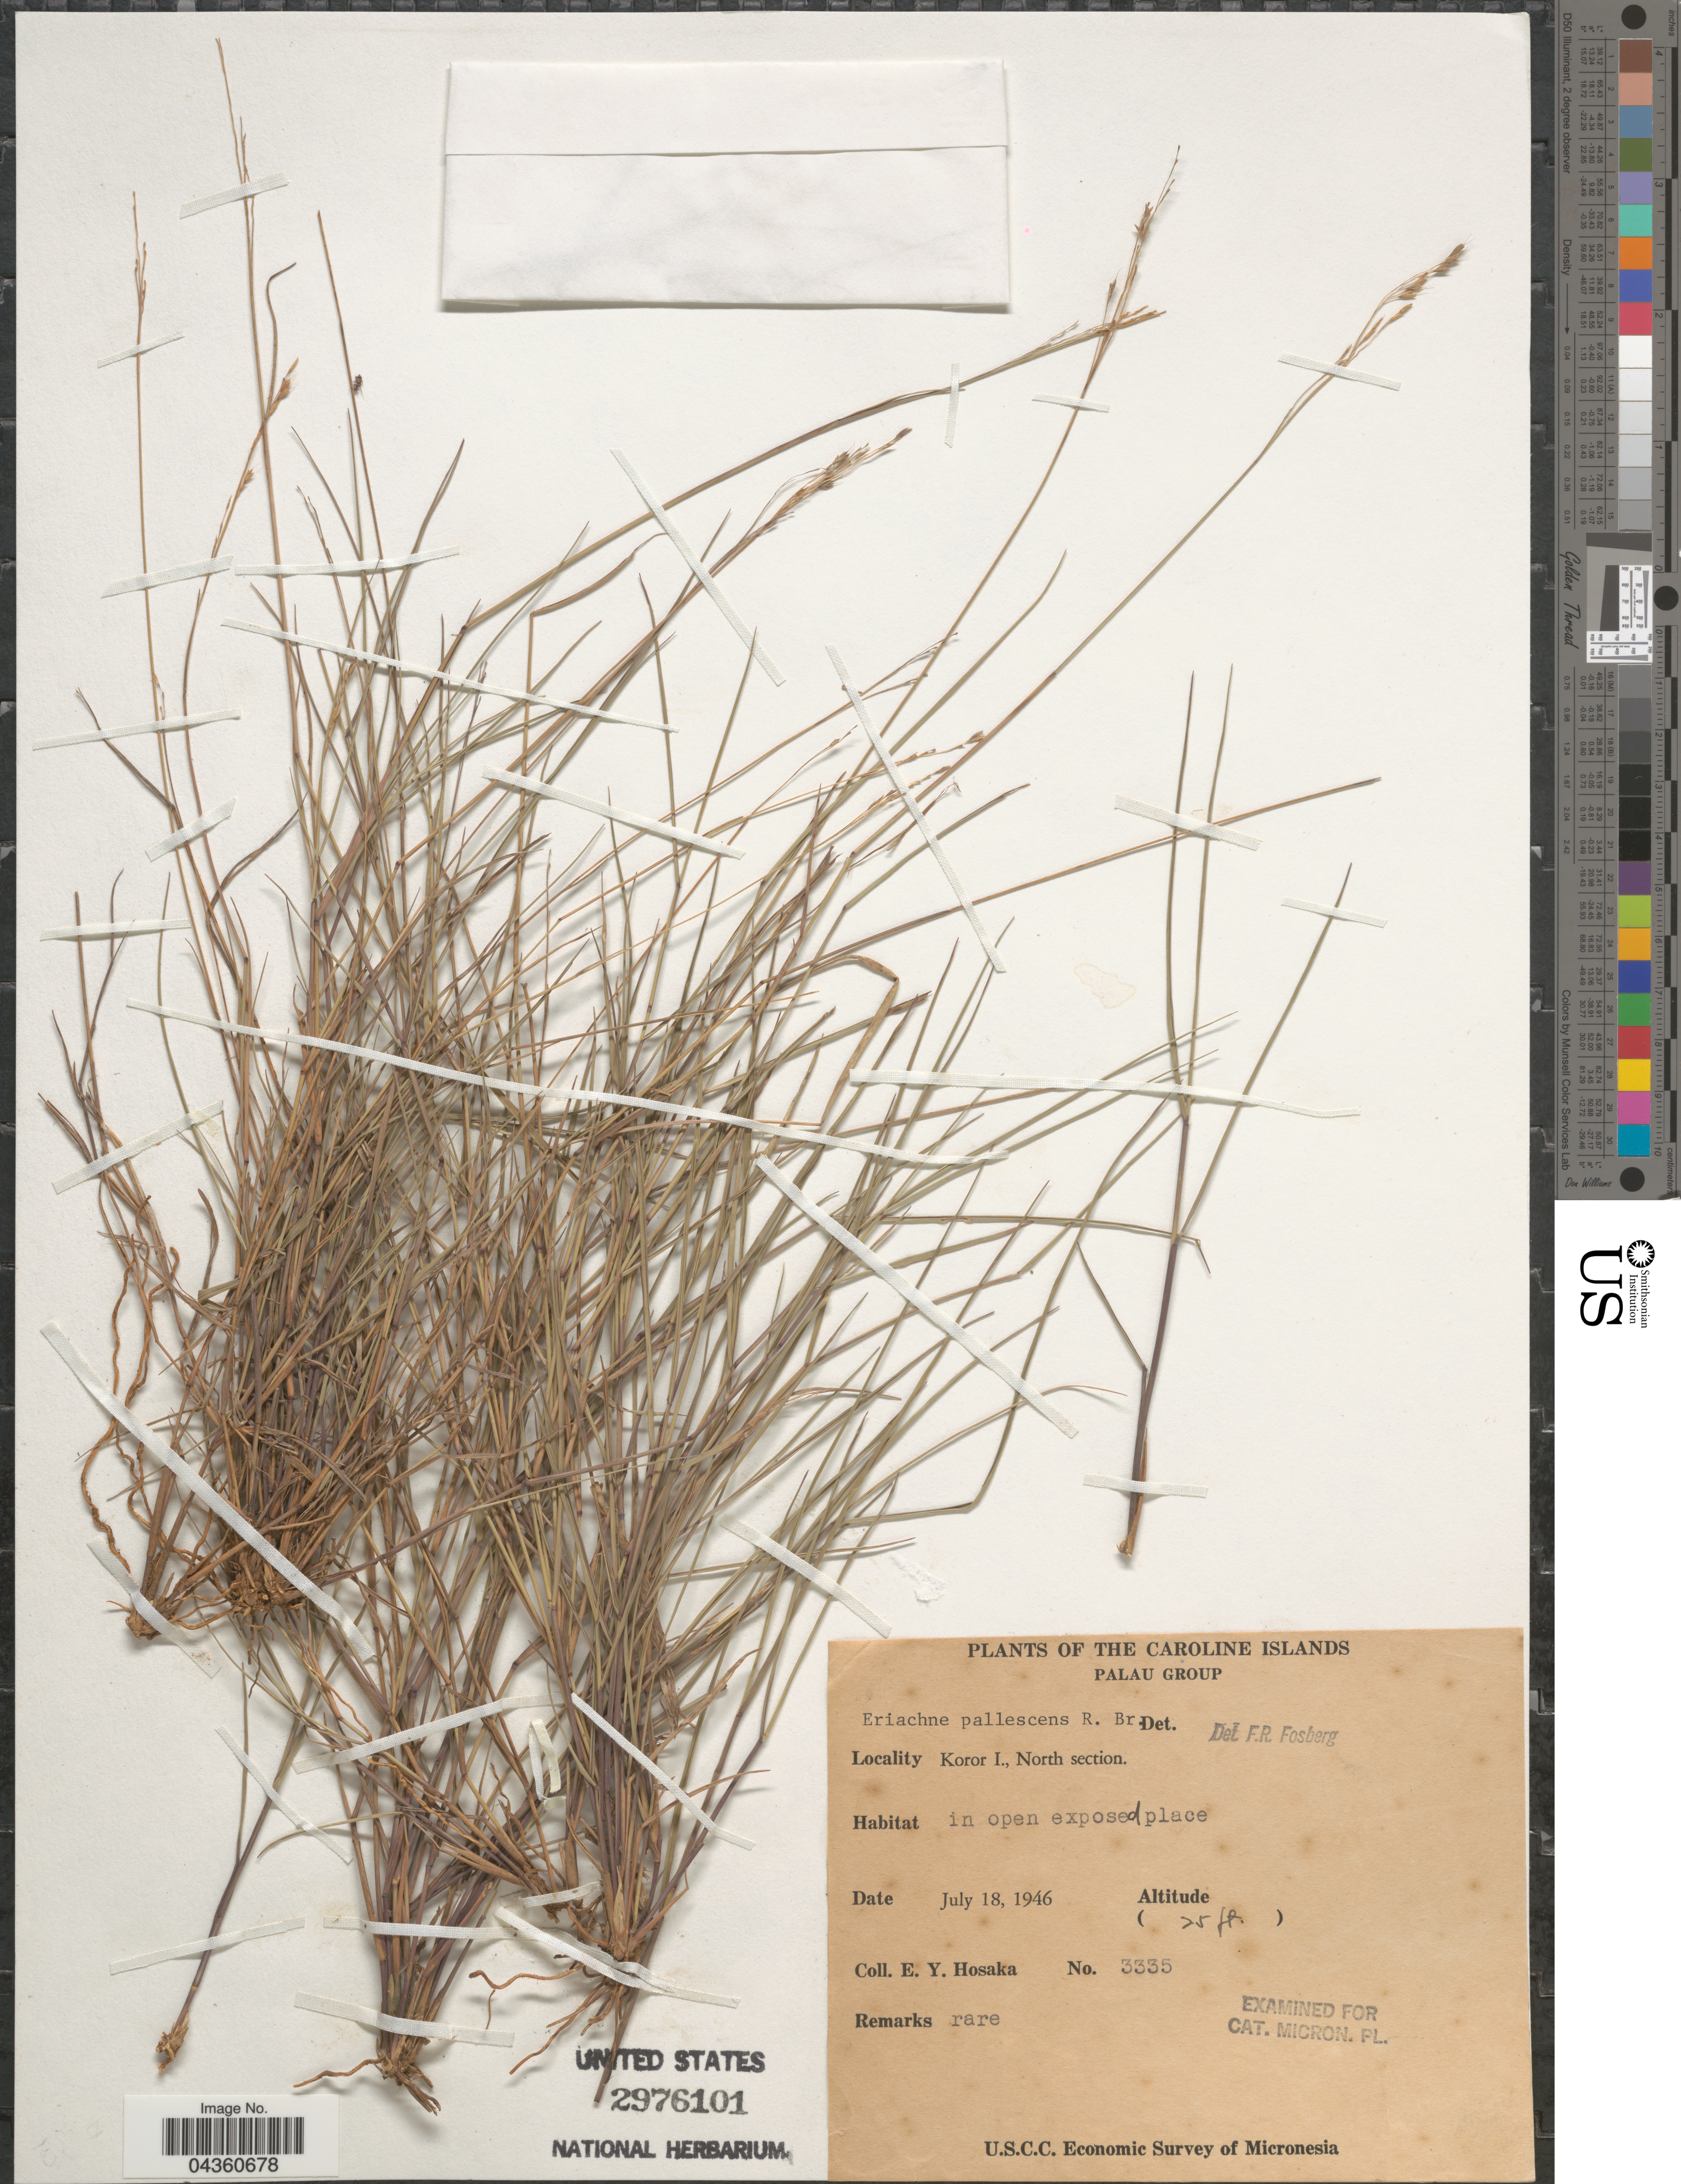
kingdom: Plantae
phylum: Tracheophyta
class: Liliopsida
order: Poales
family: Poaceae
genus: Eriachne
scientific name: Eriachne pallescens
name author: R. Br.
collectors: E. Y. Hosaka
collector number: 3335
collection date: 1946-07-18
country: Palau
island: Oreor [Koror]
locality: Caroline Islands. Palau Group. Koror I., North section. In open exposed place. U.S.C.C. Economic Survey of Micronesia.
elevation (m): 8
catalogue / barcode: US 2976101